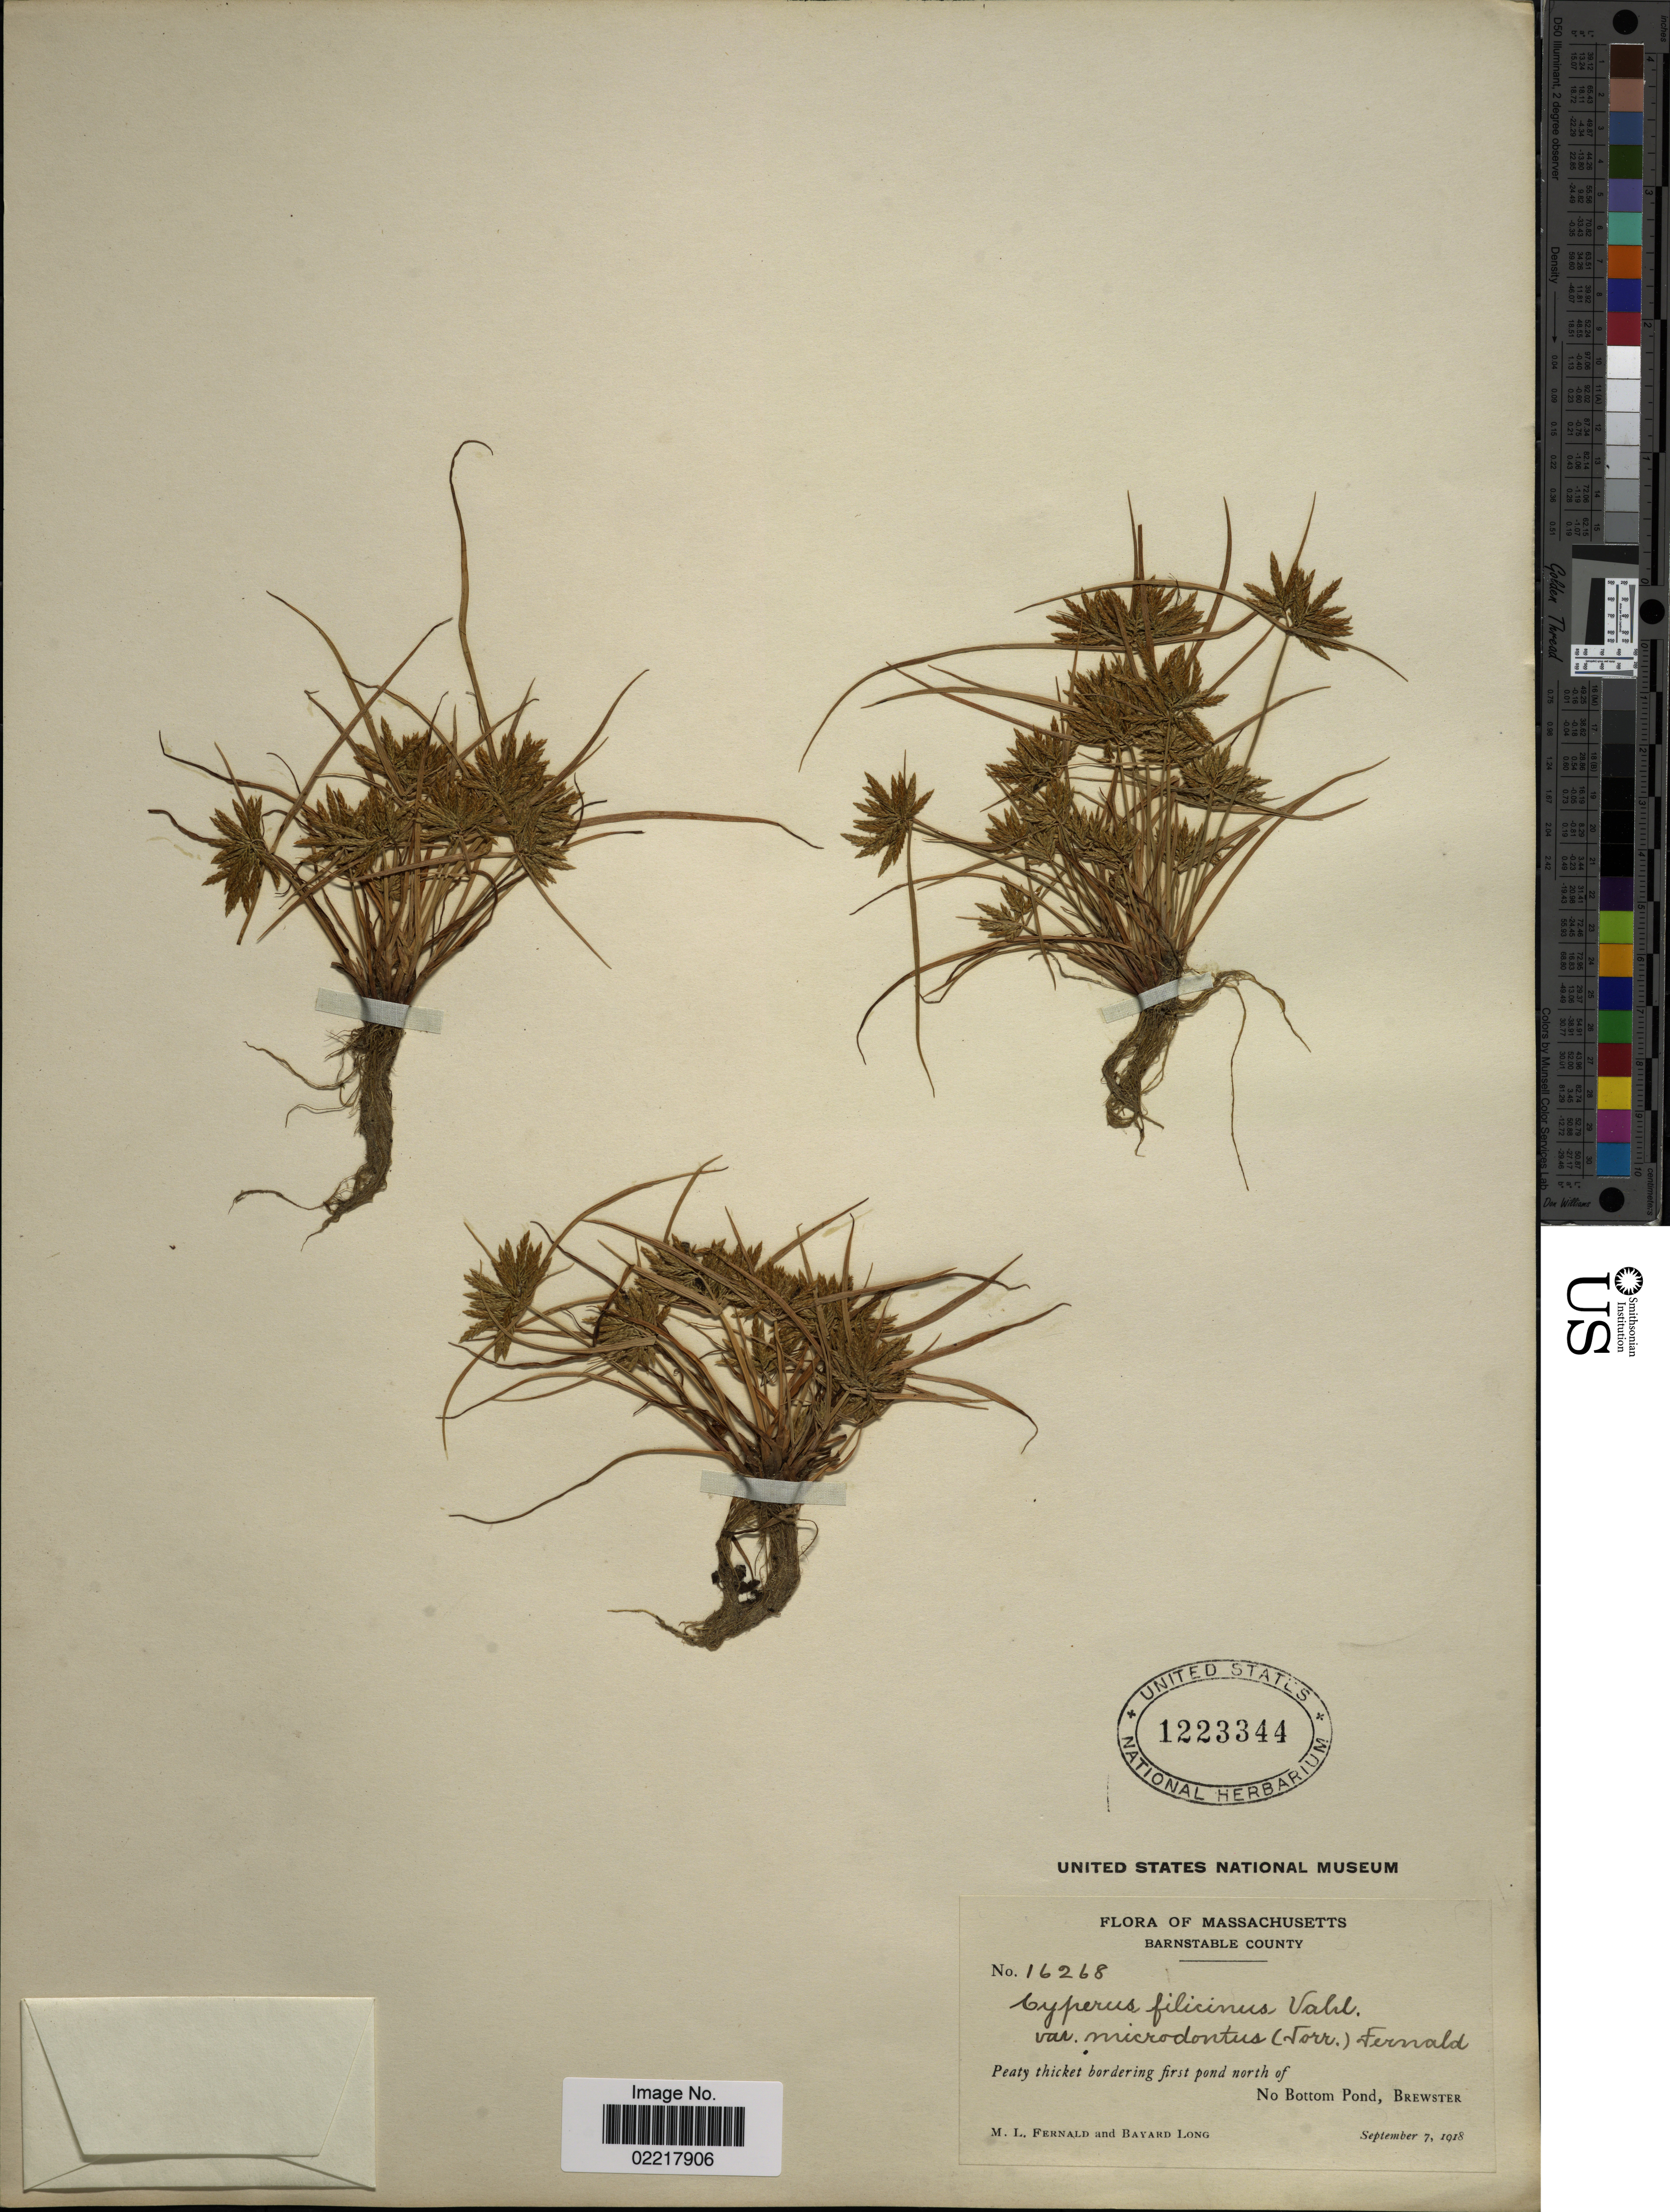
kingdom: Plantae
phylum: Tracheophyta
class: Liliopsida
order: Poales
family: Cyperaceae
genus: Cyperus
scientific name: Cyperus polystachyos var. texensis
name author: (Torr.) Fernald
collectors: M. L. Fernald & B. Long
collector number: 16268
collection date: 1918-09-07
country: United States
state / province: Massachusetts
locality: Barnstable County, Peaty thickets bordering first pond north of No Bottom Pond, Brewster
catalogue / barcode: US 1223344